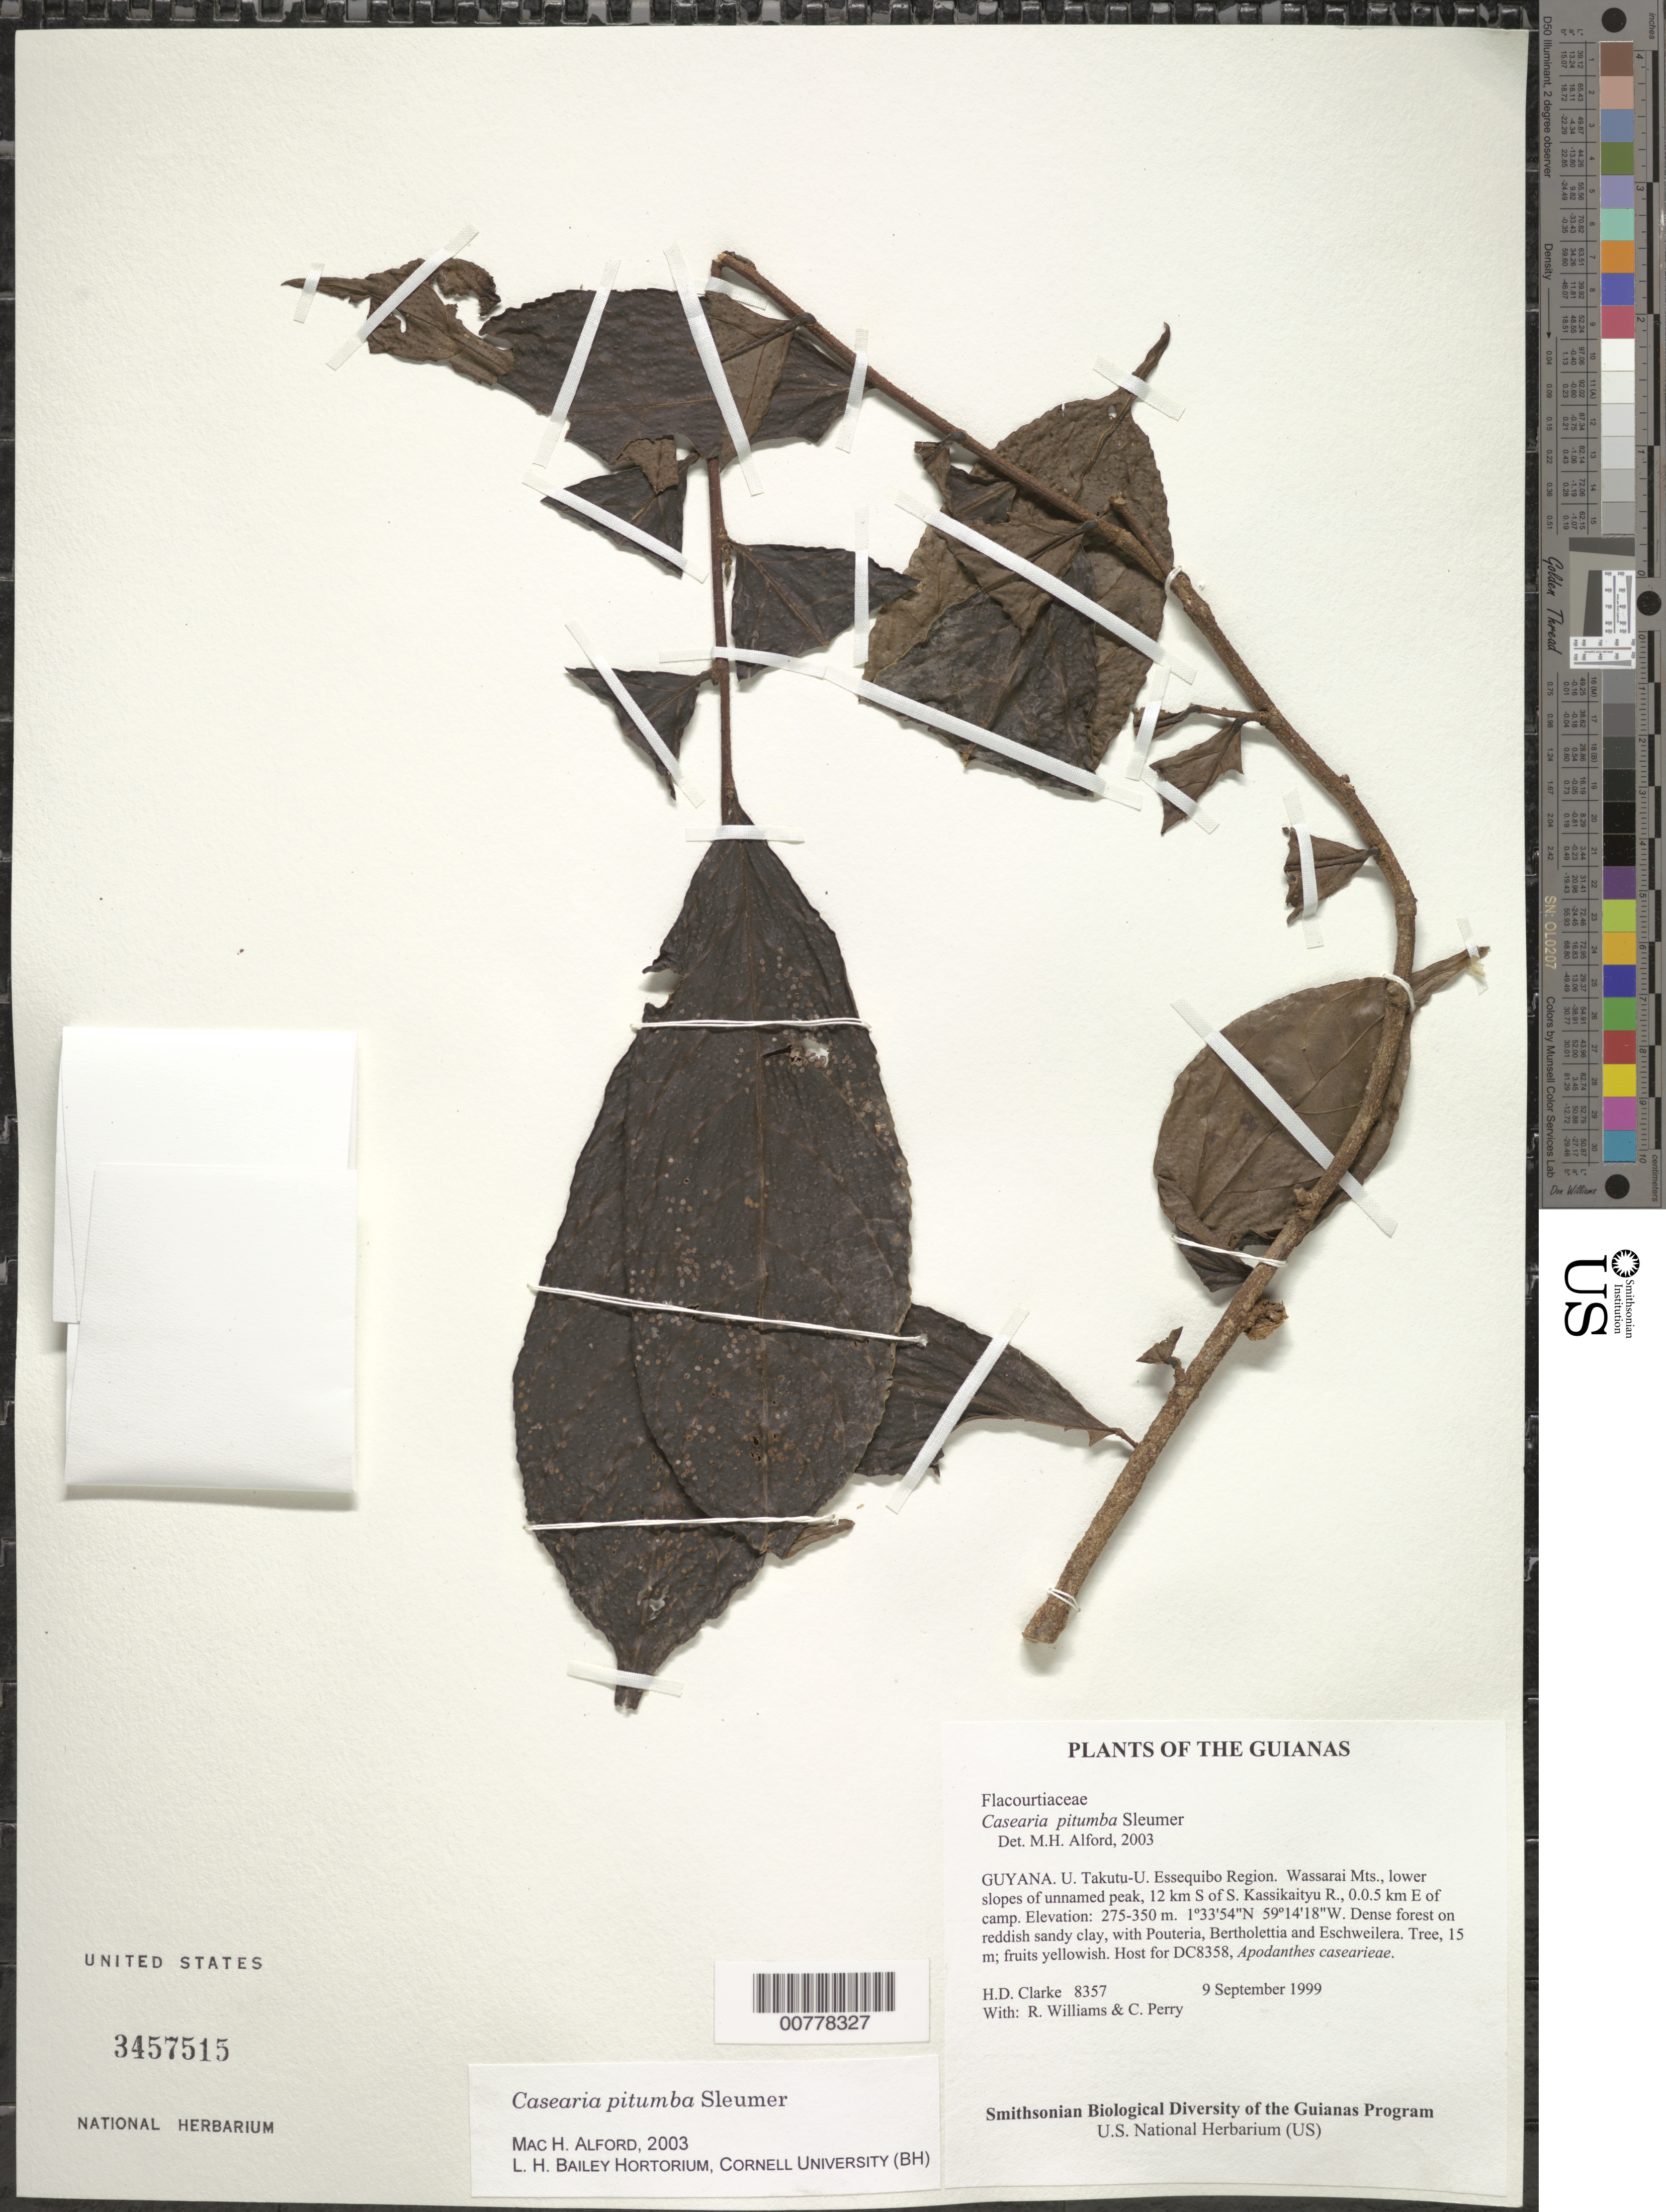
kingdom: Plantae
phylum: Tracheophyta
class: Magnoliopsida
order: Malpighiales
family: Salicaceae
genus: Casearia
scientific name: Casearia pitumba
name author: Sleumer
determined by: Liesner, R. L.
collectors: H. D. Clarke, R. Williams & C. Perry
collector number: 8357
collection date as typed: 9 September 1999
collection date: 1999-09-09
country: Guyana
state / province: U. Takutu-U. Essequibo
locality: Wassarai Mts., lower slopes of unnamed peak, 12 km S of S. Kassikaityu R., 0.0.5 km E of camp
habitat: Dense forest on reddish sandy clay, with Pouteria, Bertholettia and Eschweilera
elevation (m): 275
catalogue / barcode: US 3457515